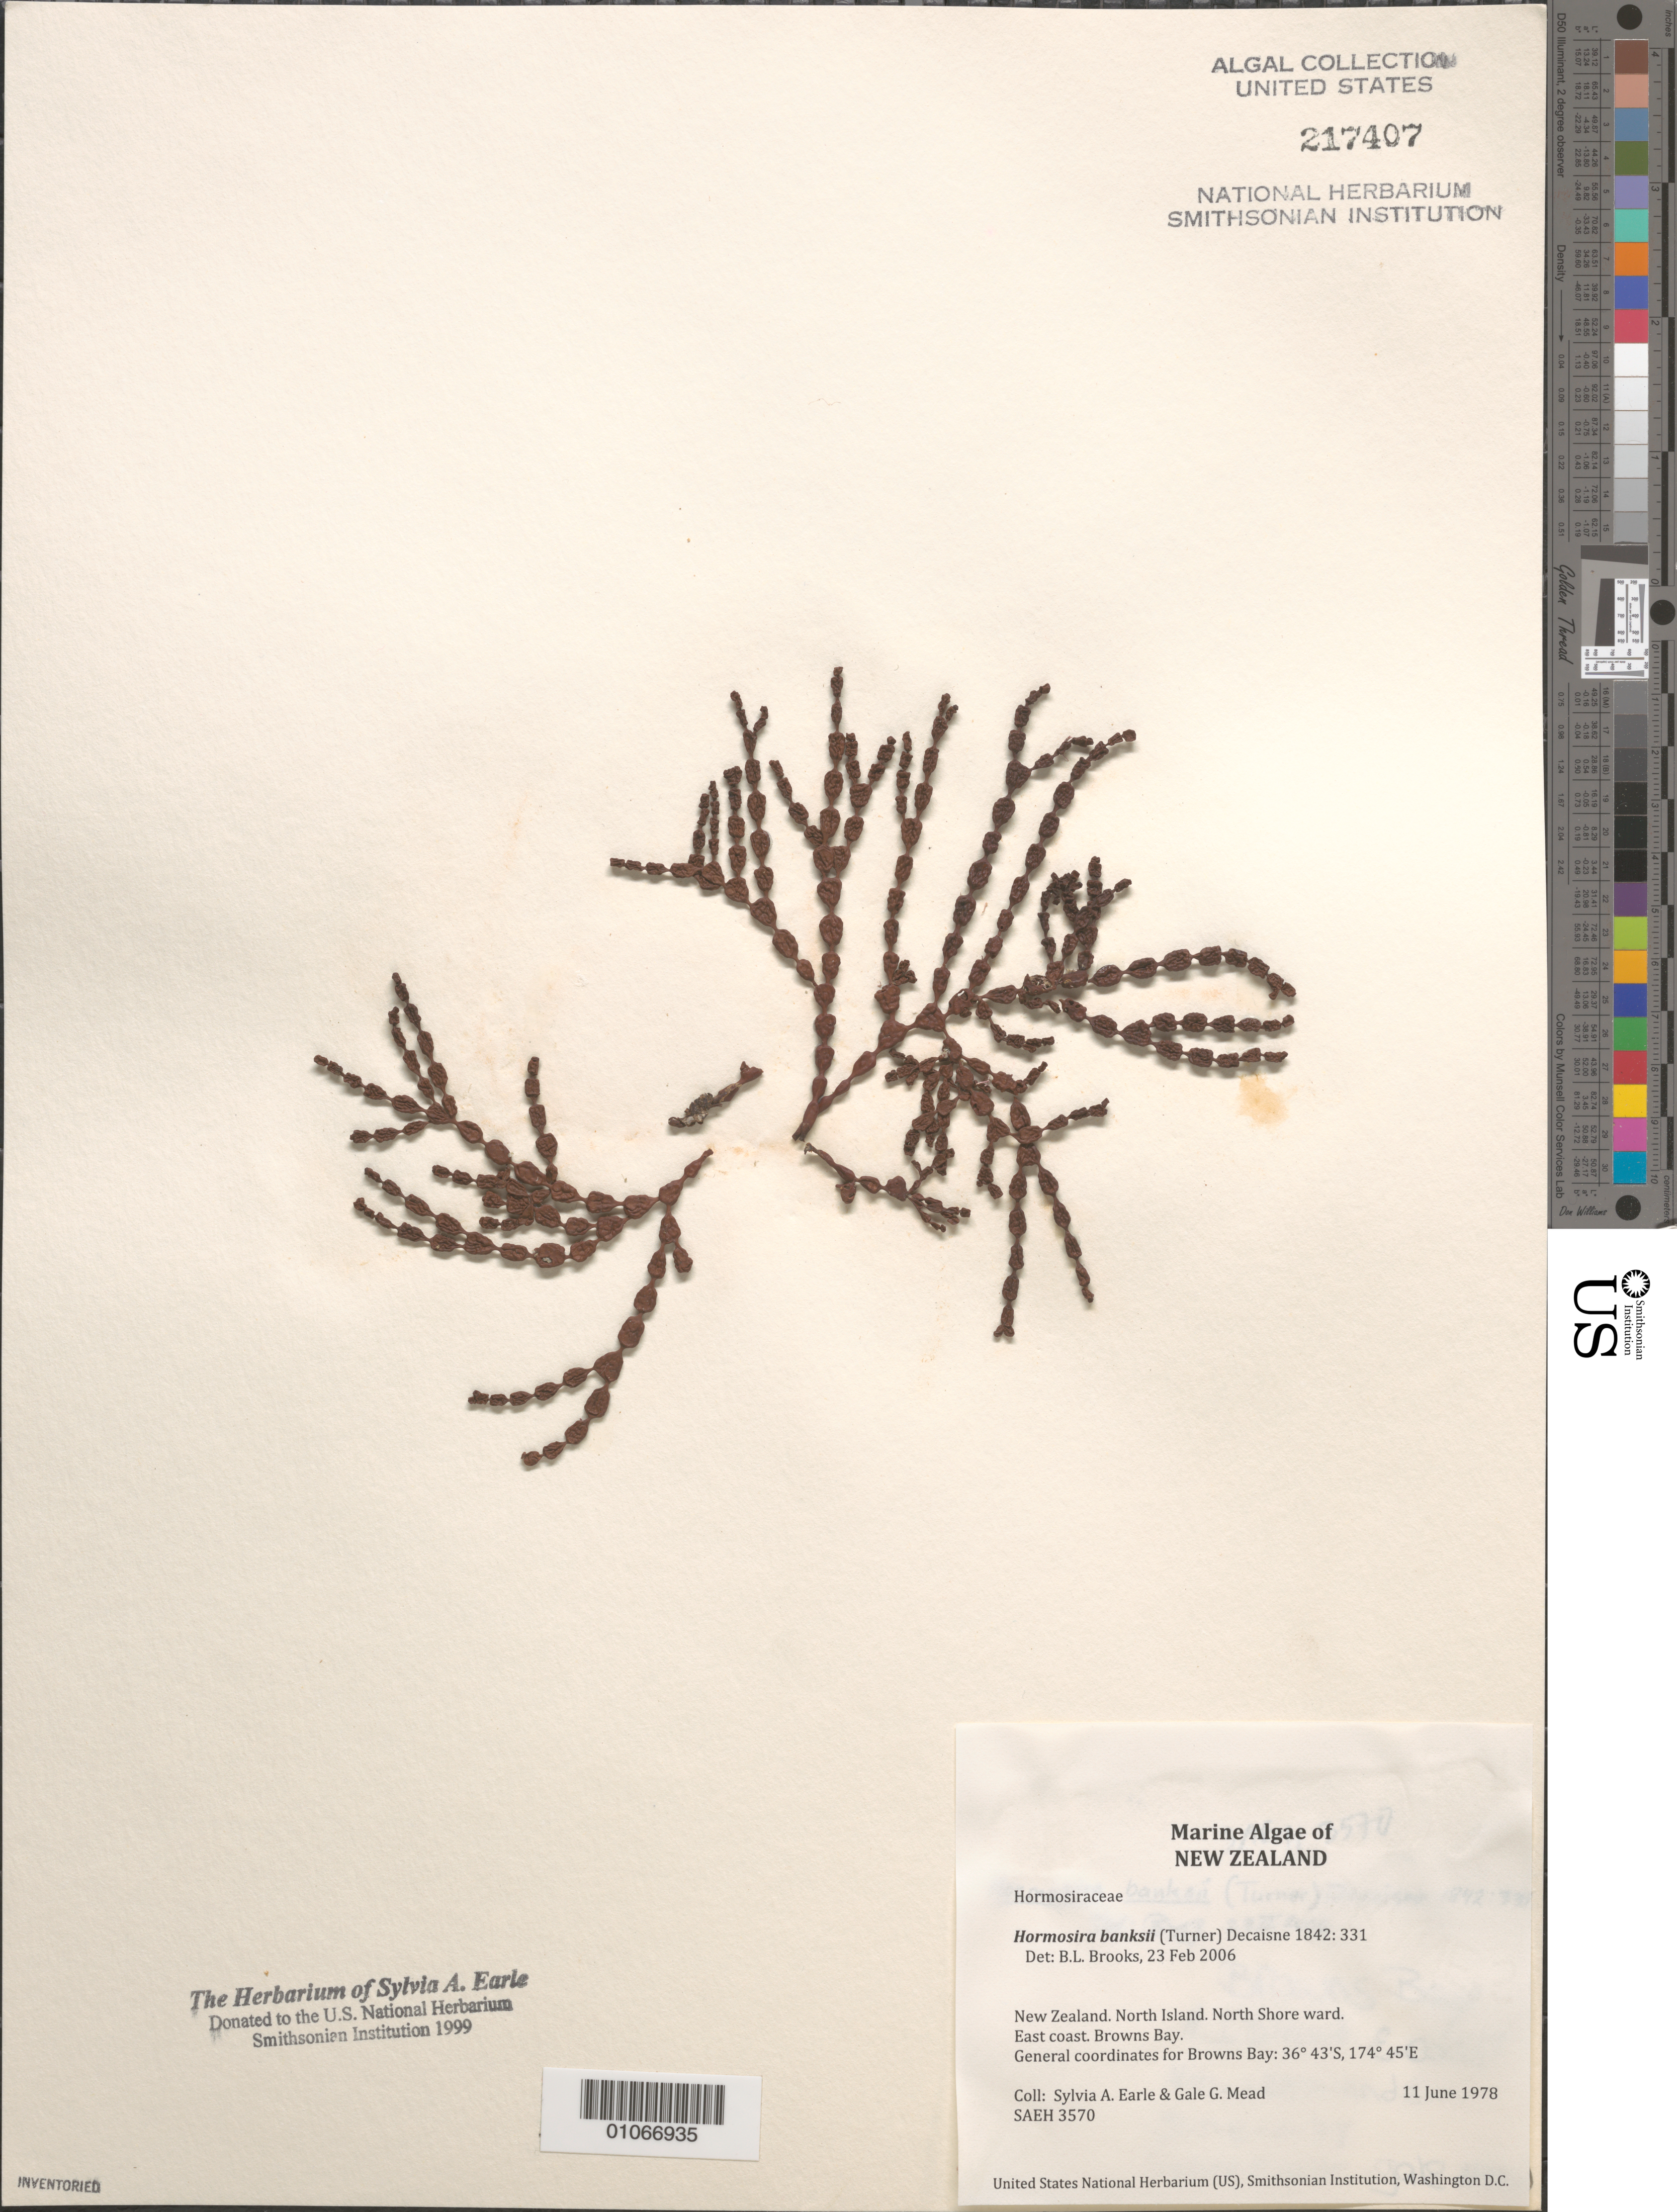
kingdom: Chromista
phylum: Ochrophyta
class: Phaeophyceae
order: Fucales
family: Hormosiraceae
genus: Hormosira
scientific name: Hormosira banksii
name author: (Turner) Decne.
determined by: Brooks, B. L., (BOT), Smithsonian Institution - National Museum of Natural History (UNITED STATES)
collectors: S. A. Earle & G. Mead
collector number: SAEH 3570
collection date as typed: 11 Jun 1978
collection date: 1978-06-11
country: New Zealand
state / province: Auckland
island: North Island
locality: East coast, Browns Bay, North Shore ward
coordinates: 36 43'S, 174 45'E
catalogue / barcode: US 217407